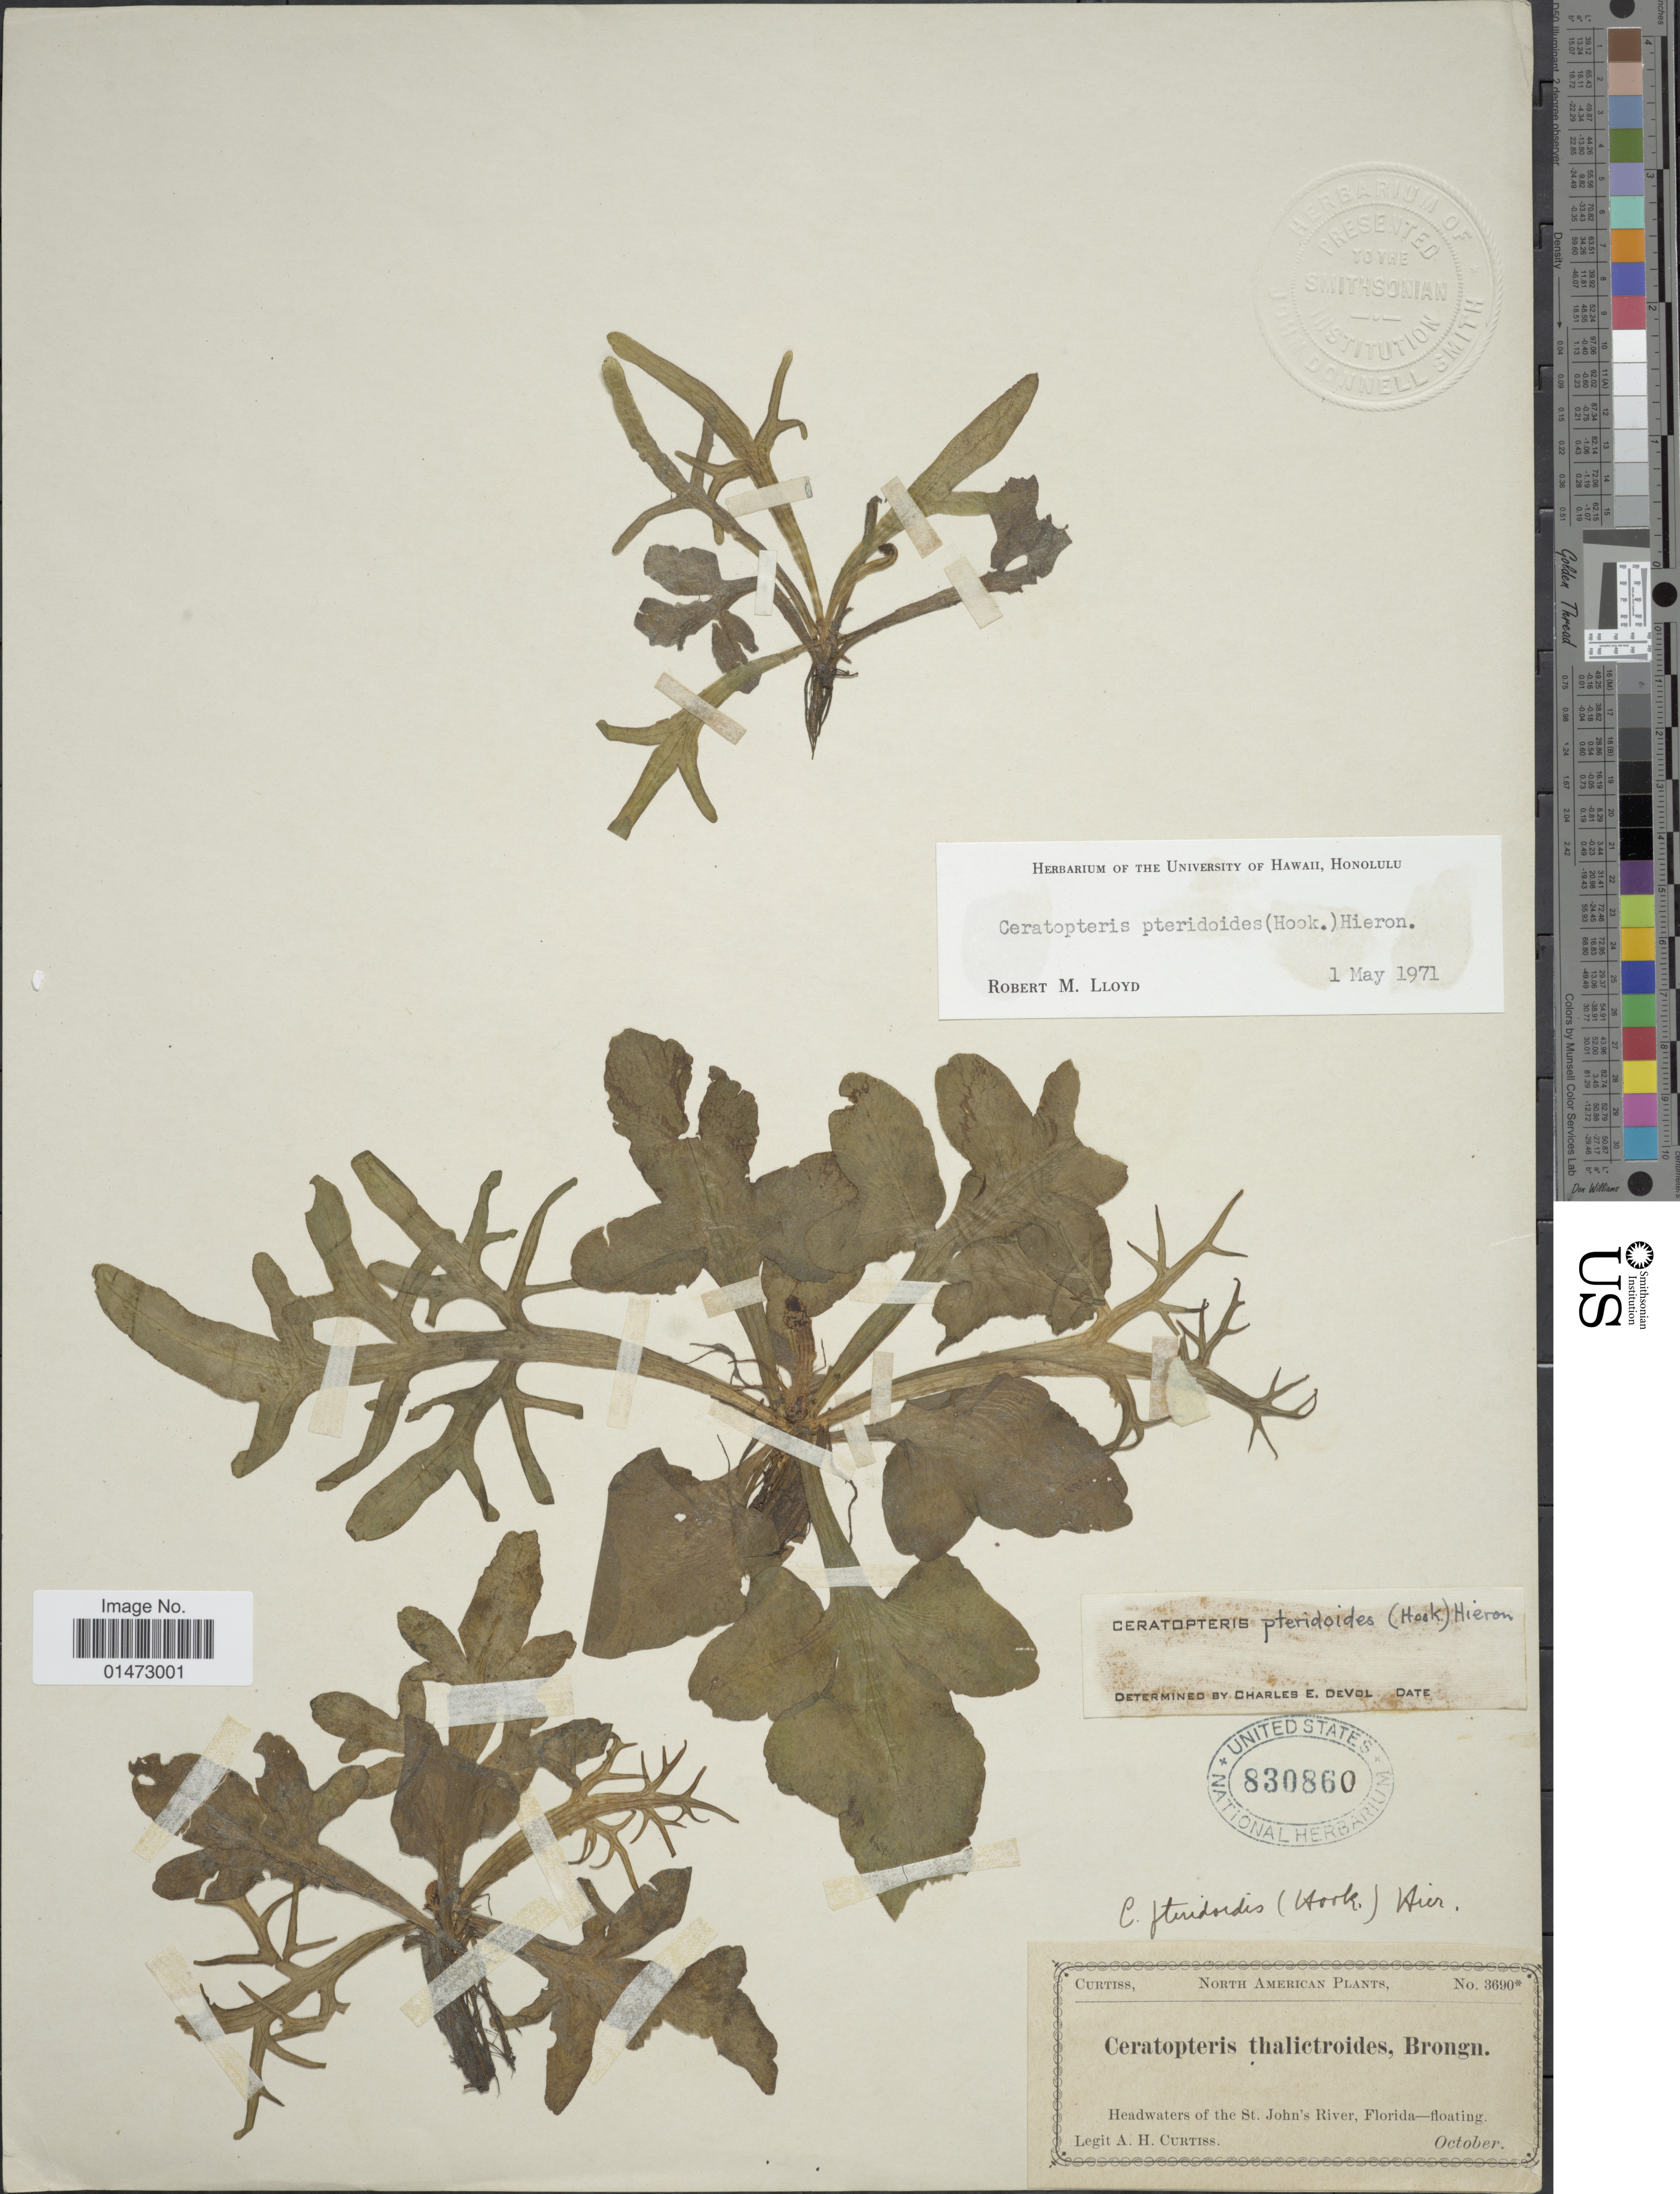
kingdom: Plantae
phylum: Tracheophyta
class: Polypodiopsida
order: Polypodiales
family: Pteridaceae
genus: Ceratopteris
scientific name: Ceratopteris pteridioides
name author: (Hook.) Hieron.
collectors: A. H. Curtiss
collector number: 3690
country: United States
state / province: Florida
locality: Headwaters of the St. John's River, Florida-floating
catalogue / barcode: US 830860